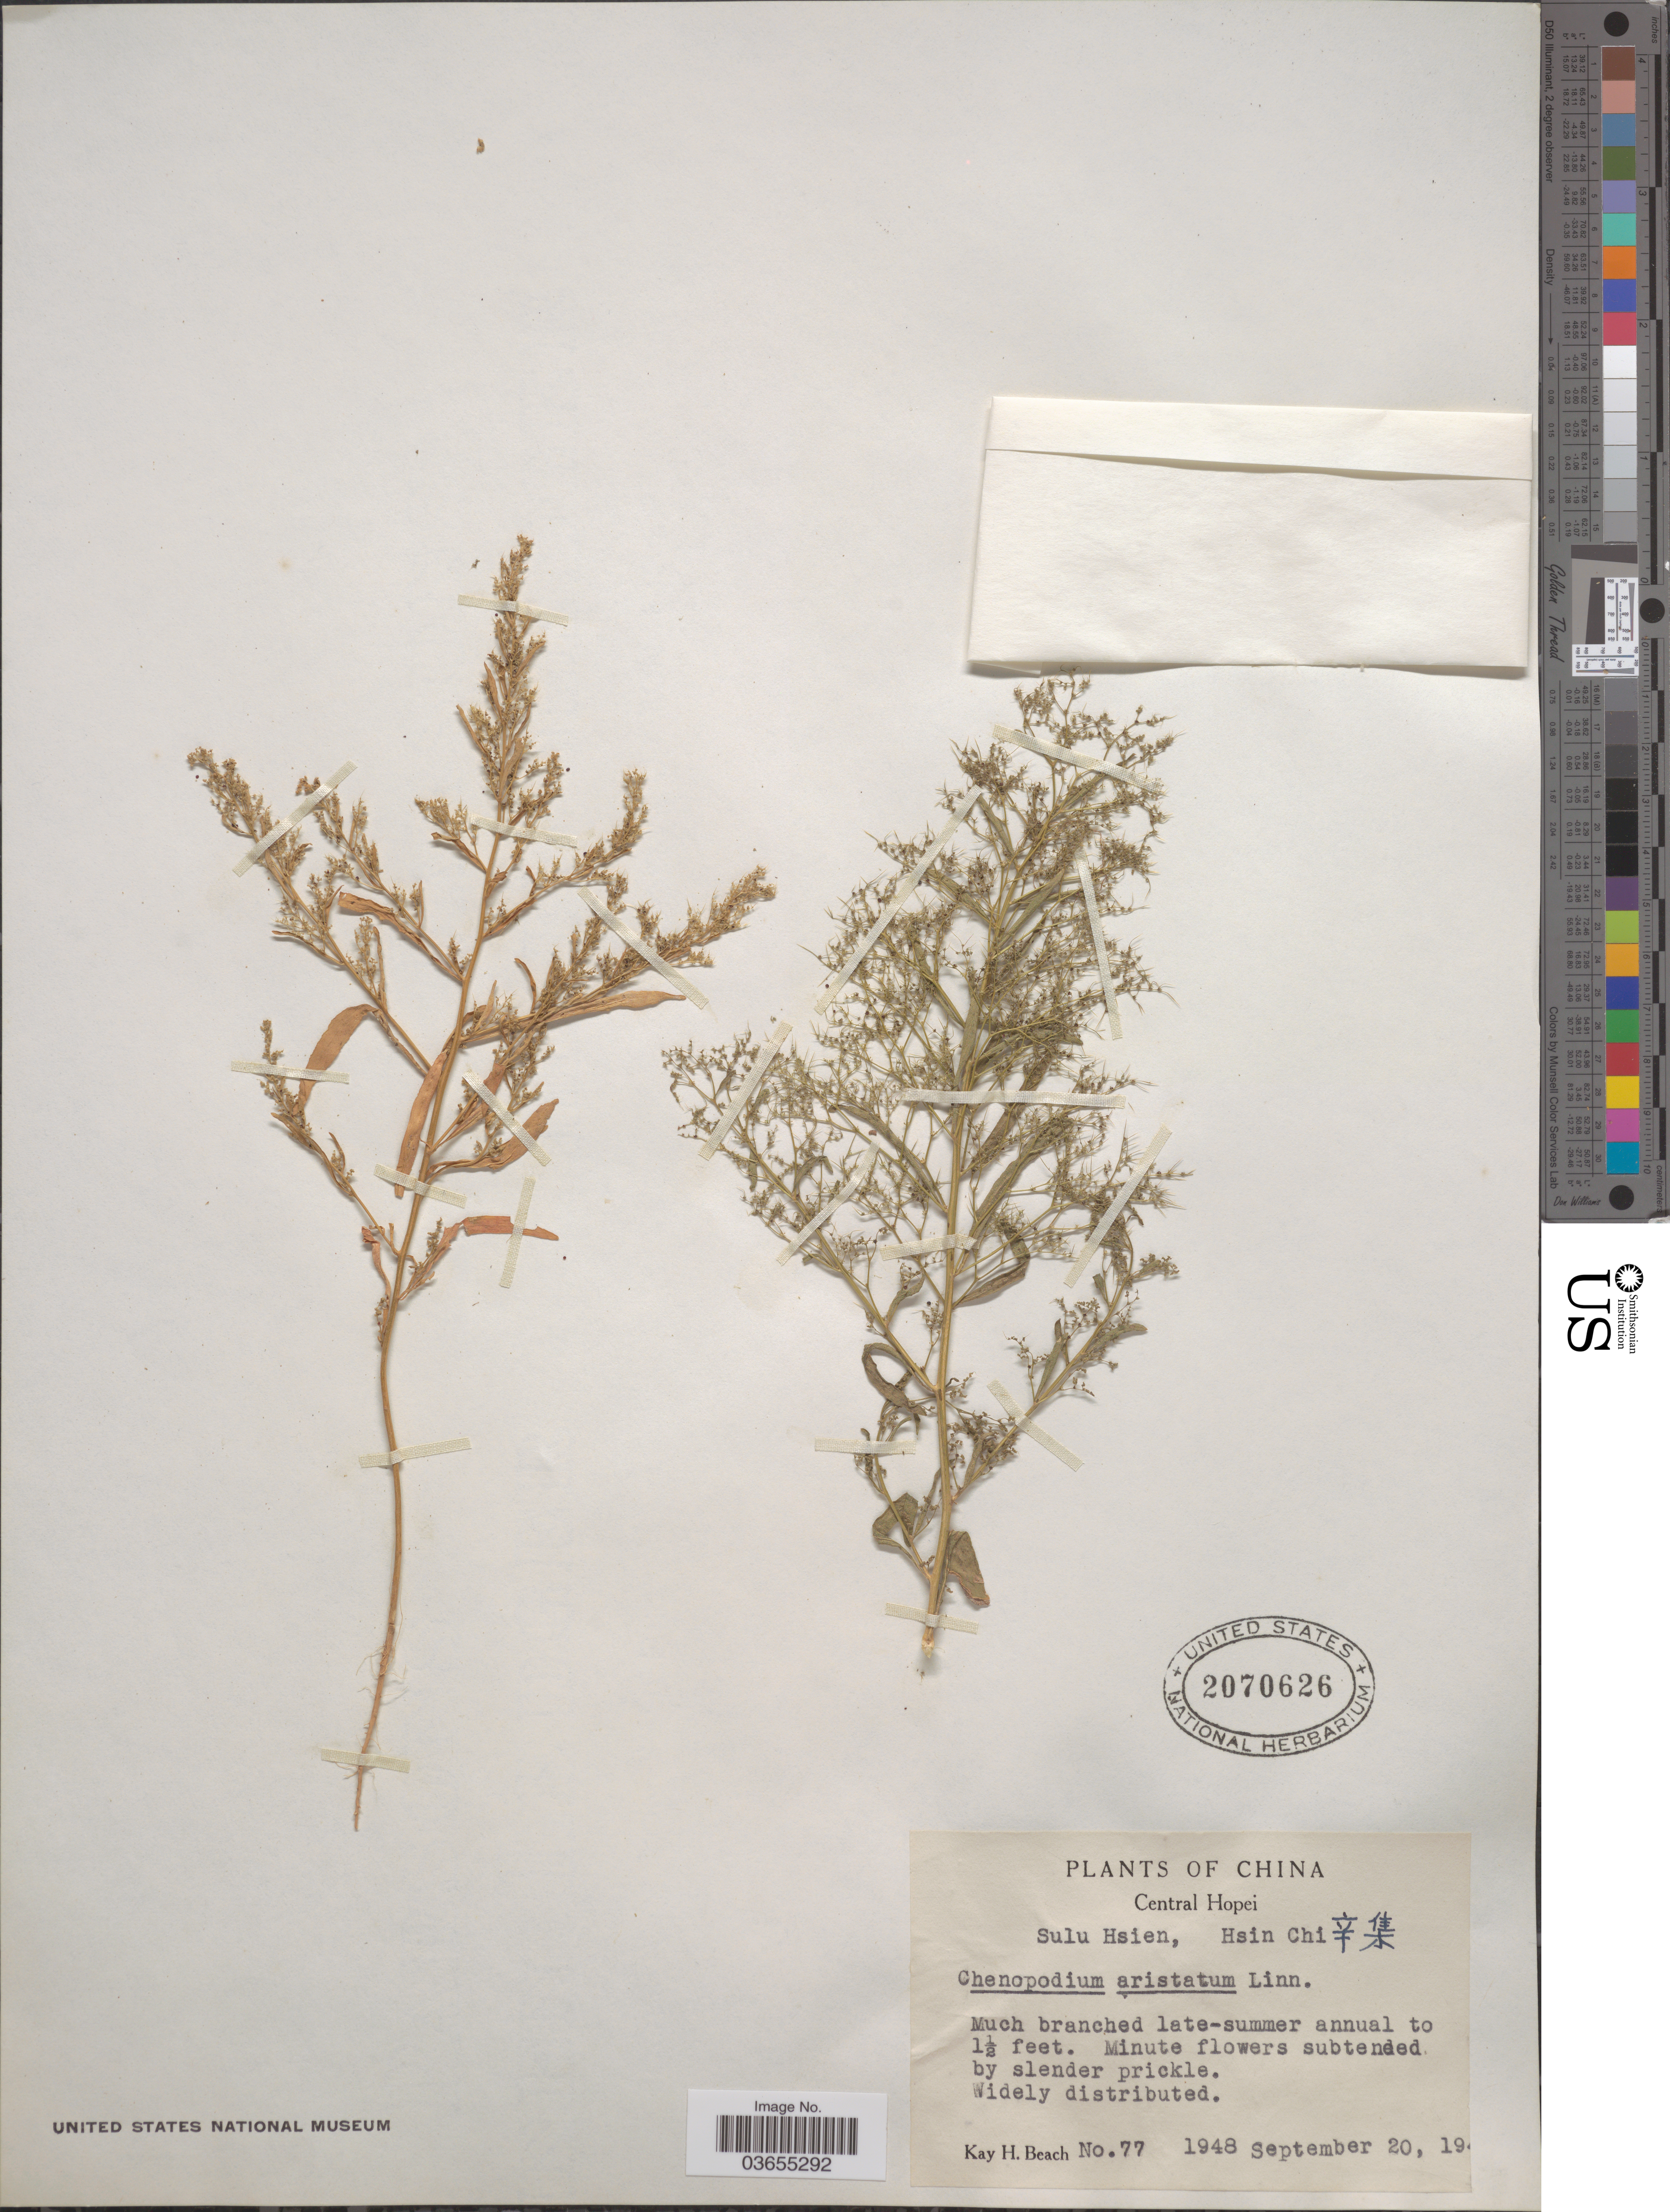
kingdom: Plantae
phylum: Tracheophyta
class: Magnoliopsida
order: Caryophyllales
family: Amaranthaceae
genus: Chenopodium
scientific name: Chenopodium aristatum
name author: L.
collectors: K. H. Beach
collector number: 77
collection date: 1948-09-20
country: China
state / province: Hebei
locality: Central Hopei. Sulu Hsien, Hsin Chi X.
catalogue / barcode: US 2070626